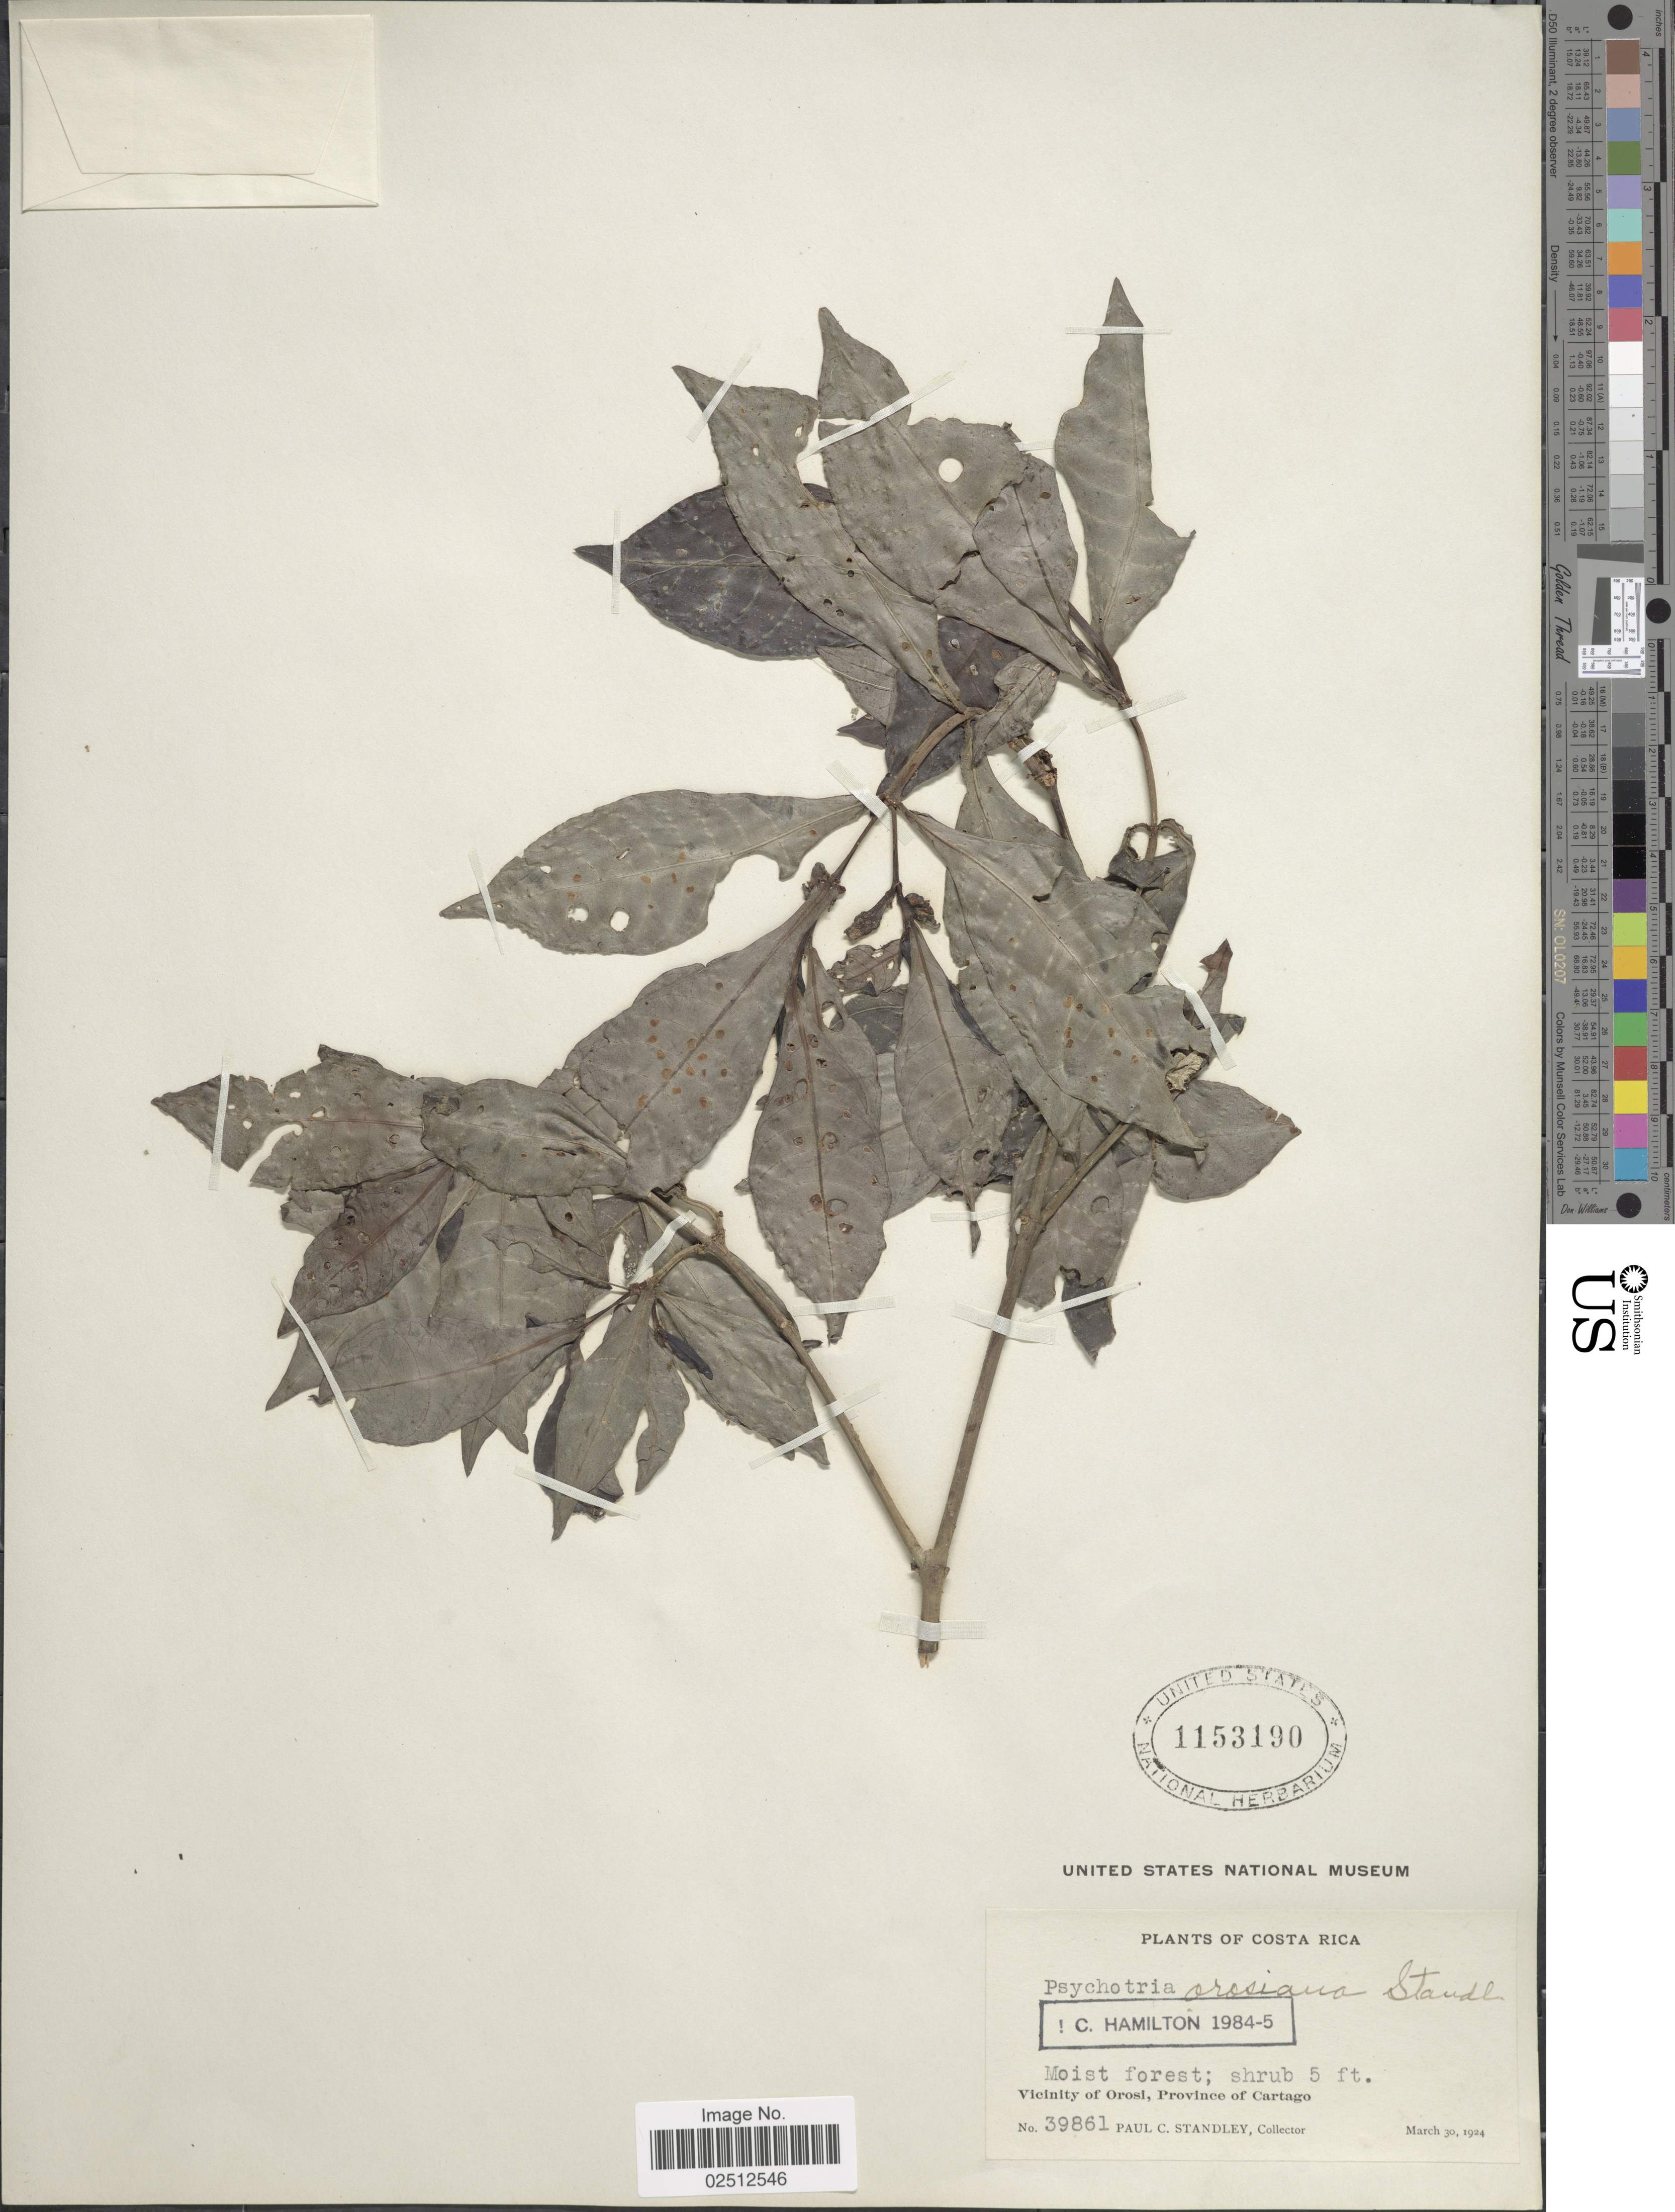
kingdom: Plantae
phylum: Tracheophyta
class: Magnoliopsida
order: Gentianales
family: Rubiaceae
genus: Psychotria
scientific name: Psychotria orosiana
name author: Standl.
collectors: P. C. Standley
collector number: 39861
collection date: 1924-03-30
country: Costa Rica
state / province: Cartago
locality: Vicinity of Orosi, Province of Cartago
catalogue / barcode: US 1153190